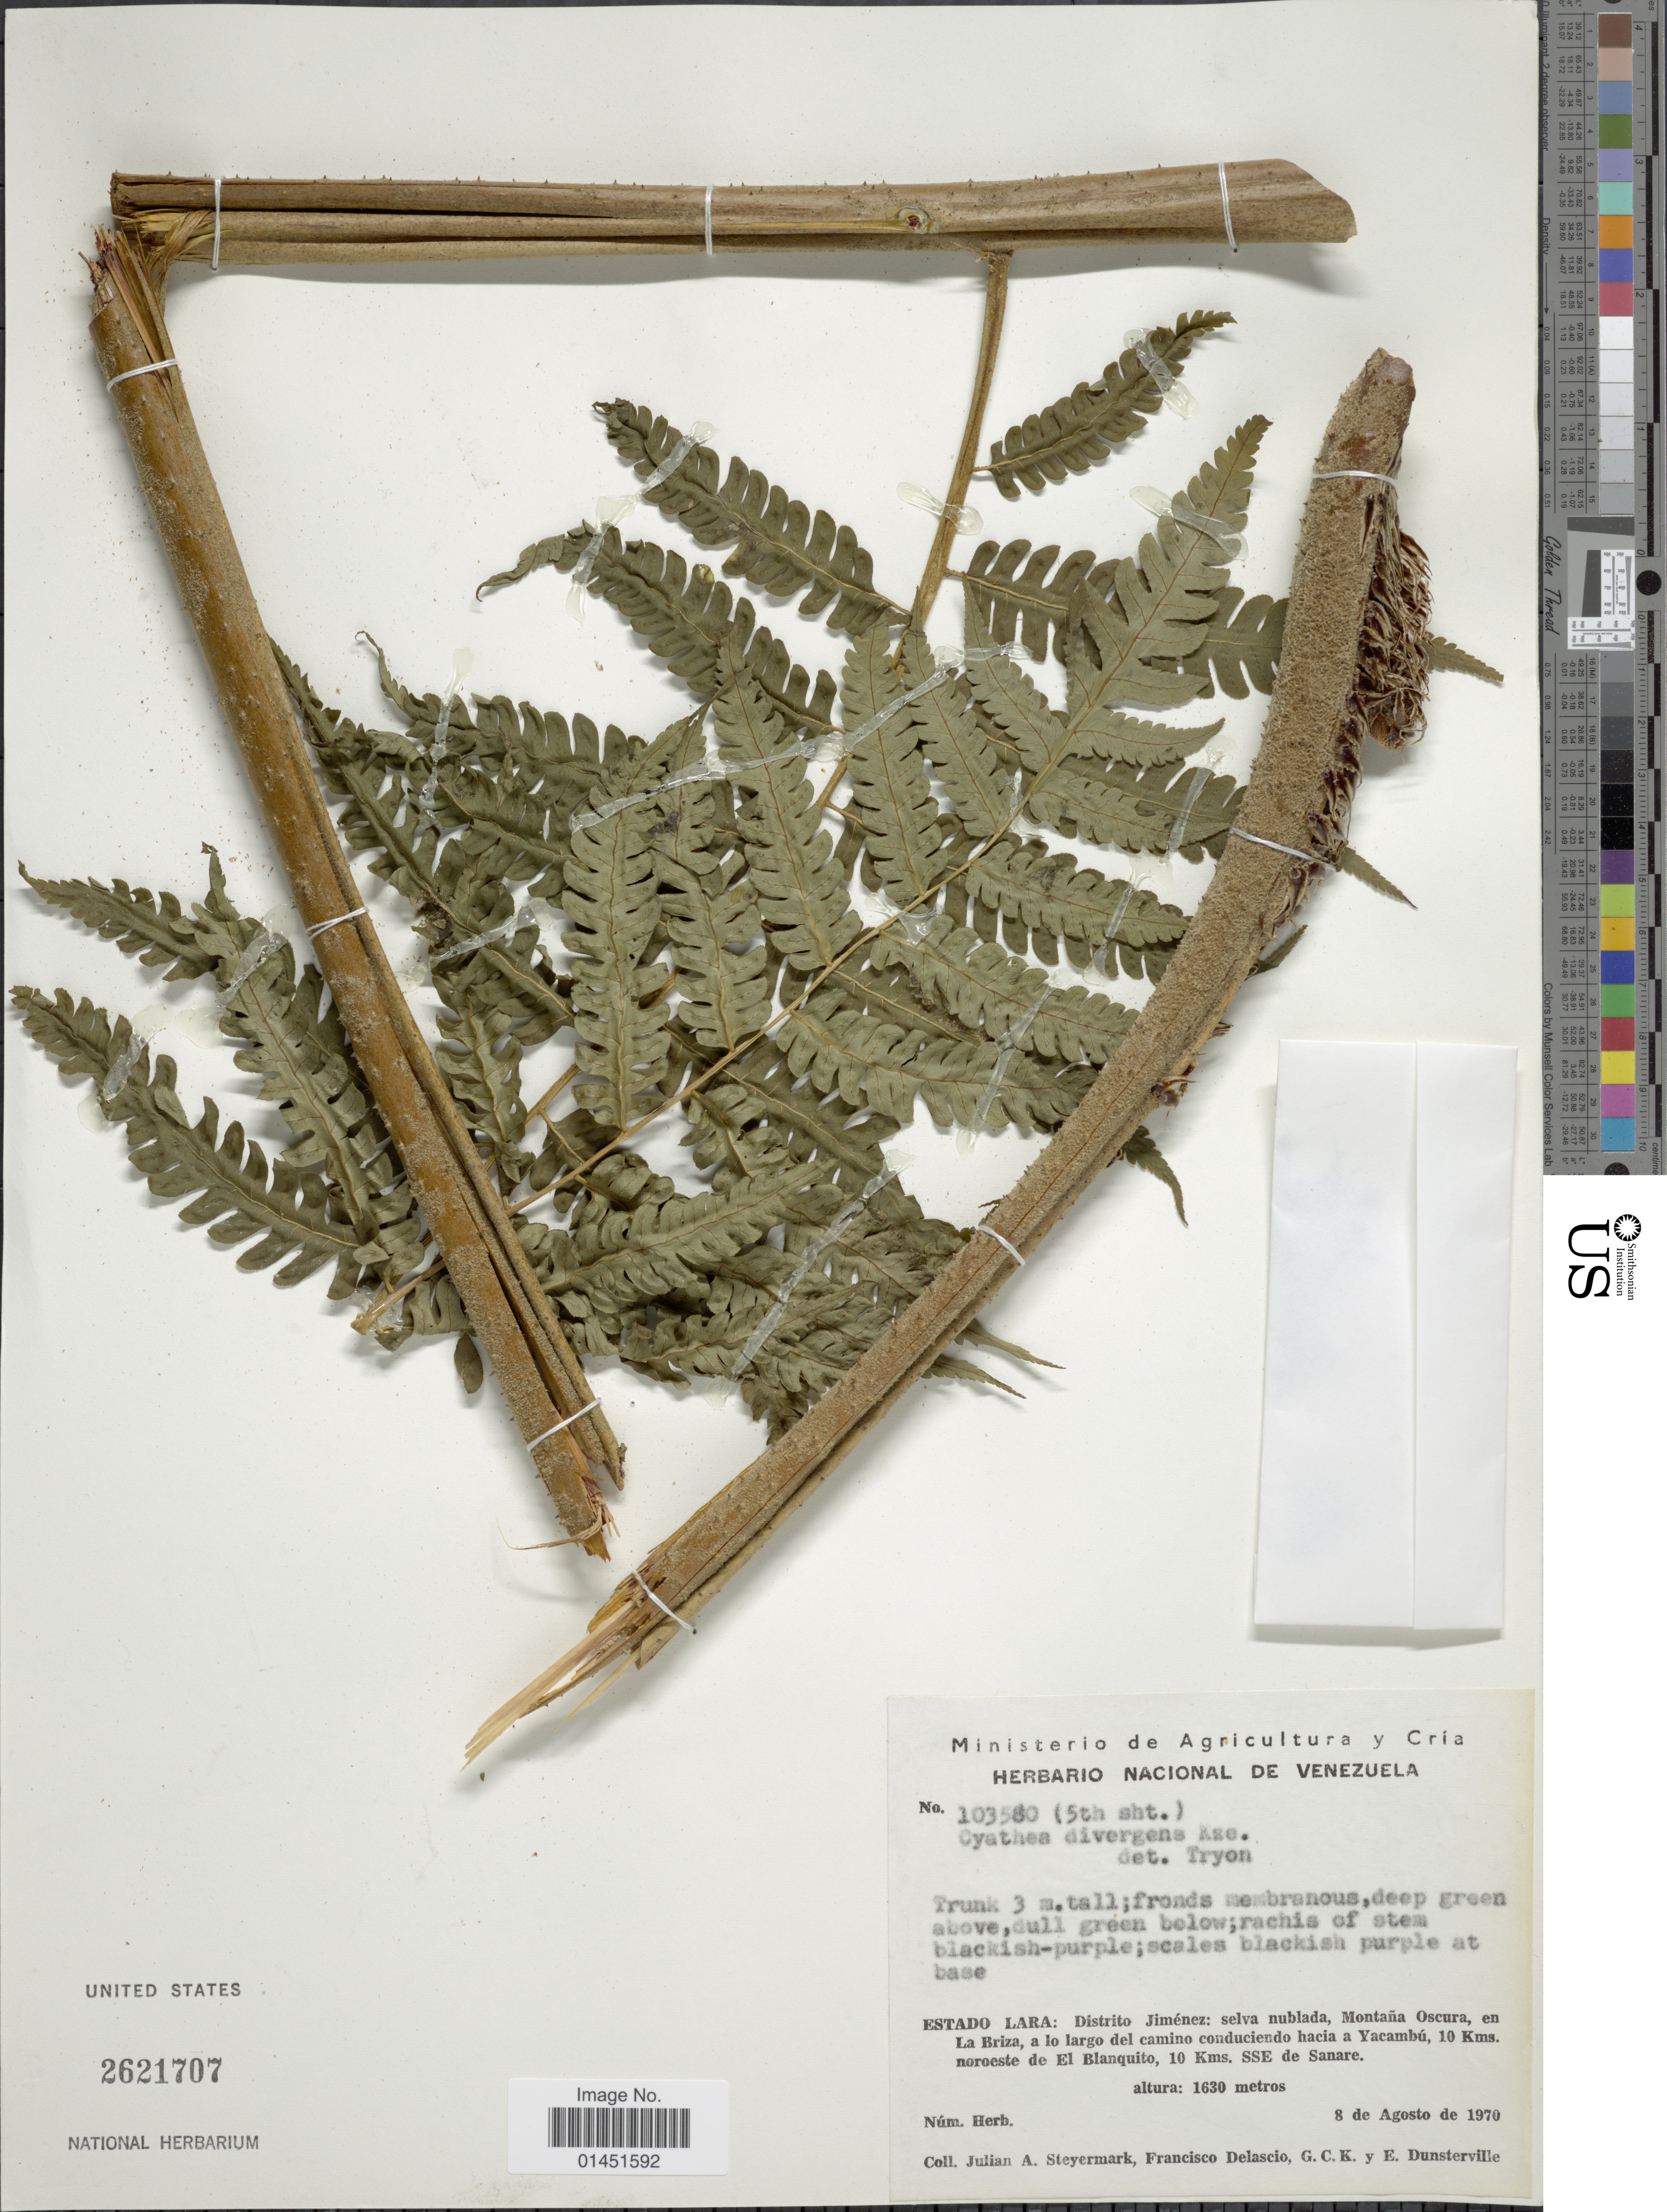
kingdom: Plantae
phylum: Tracheophyta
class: Polypodiopsida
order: Cyatheales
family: Cyatheaceae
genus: Cyathea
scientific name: Cyathea divergens var. divergens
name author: Kunze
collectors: J. Steyermark, F. Delascio C., G. C. K. Dunsterville & E. Dunsterville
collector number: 103580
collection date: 1970-08-08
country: Venezuela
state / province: Lara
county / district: Jiménez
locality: Distrito JimenezL selva nublada, Montana Oscura, en La Briza, a lo largo del camino conduciendo hacia a Yacambu, 10 kms. noroeste de El Blanquito, 10 kms. SSE de Sanare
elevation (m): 1630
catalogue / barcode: US 2621707